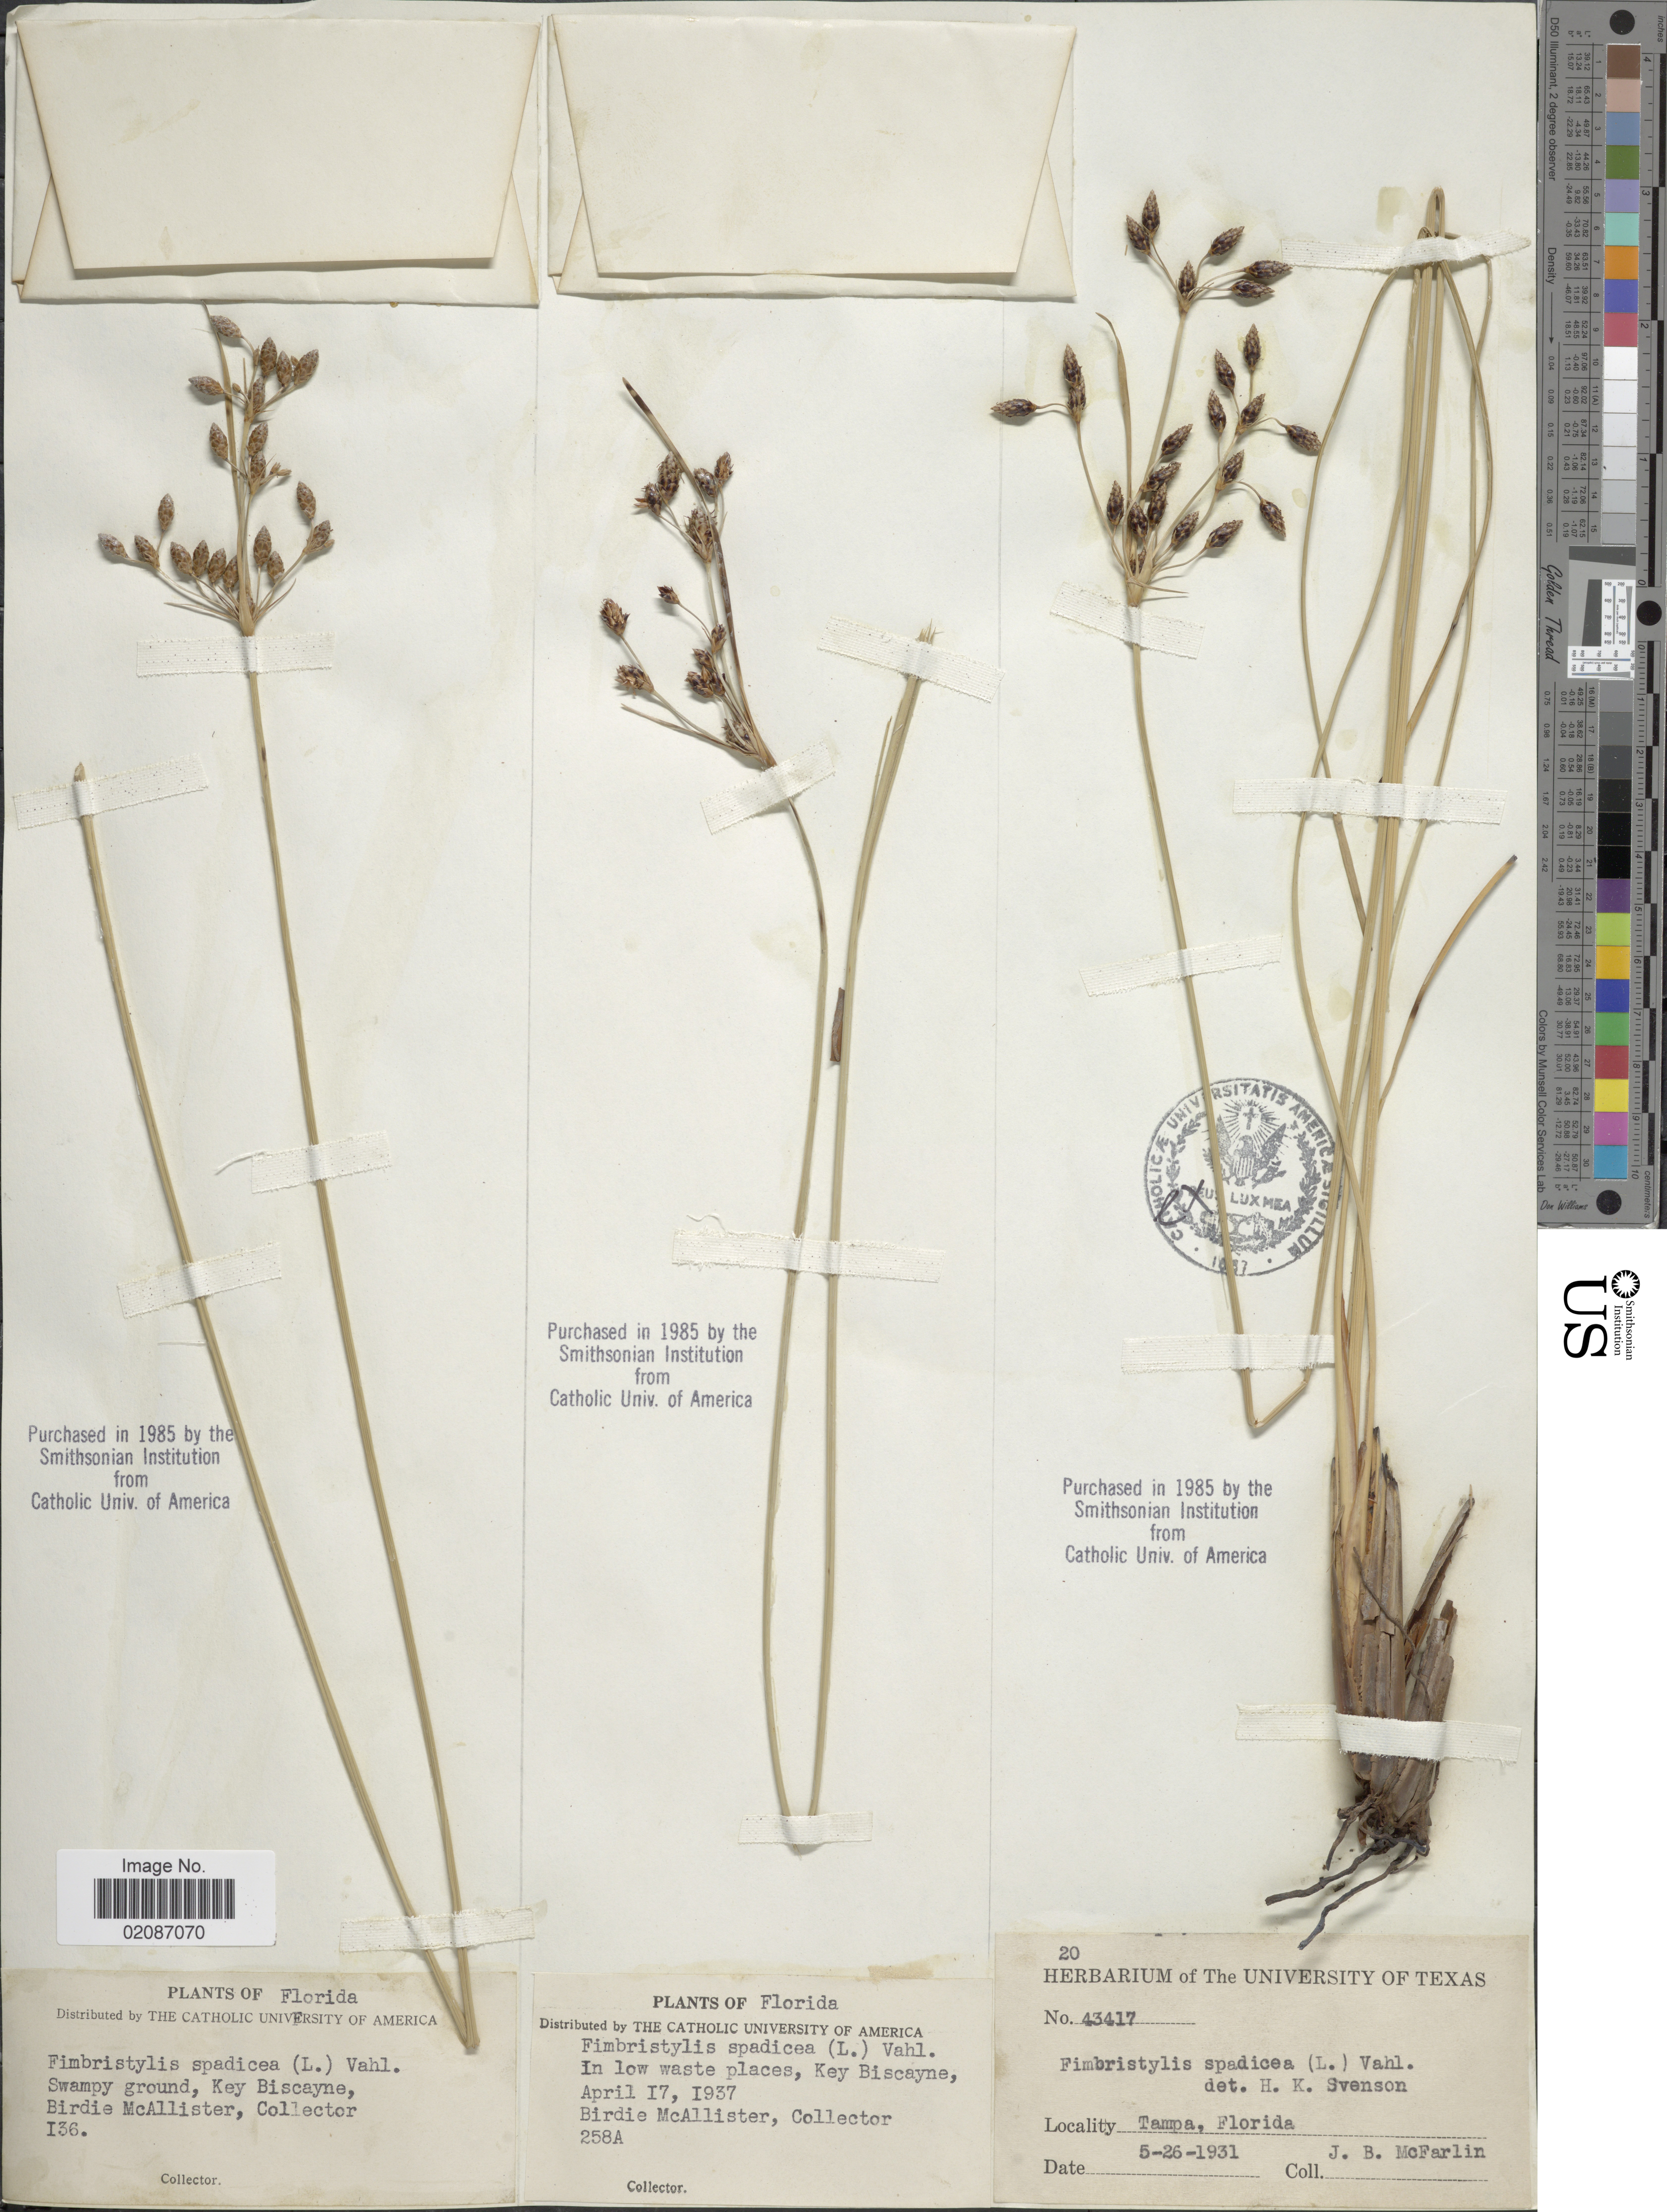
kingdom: Plantae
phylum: Tracheophyta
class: Liliopsida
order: Poales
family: Cyperaceae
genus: Fimbristylis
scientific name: Fimbristylis castanea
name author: (Michx.) Vahl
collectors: B. McAllister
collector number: I36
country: United States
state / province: Florida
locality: Key Biscayne